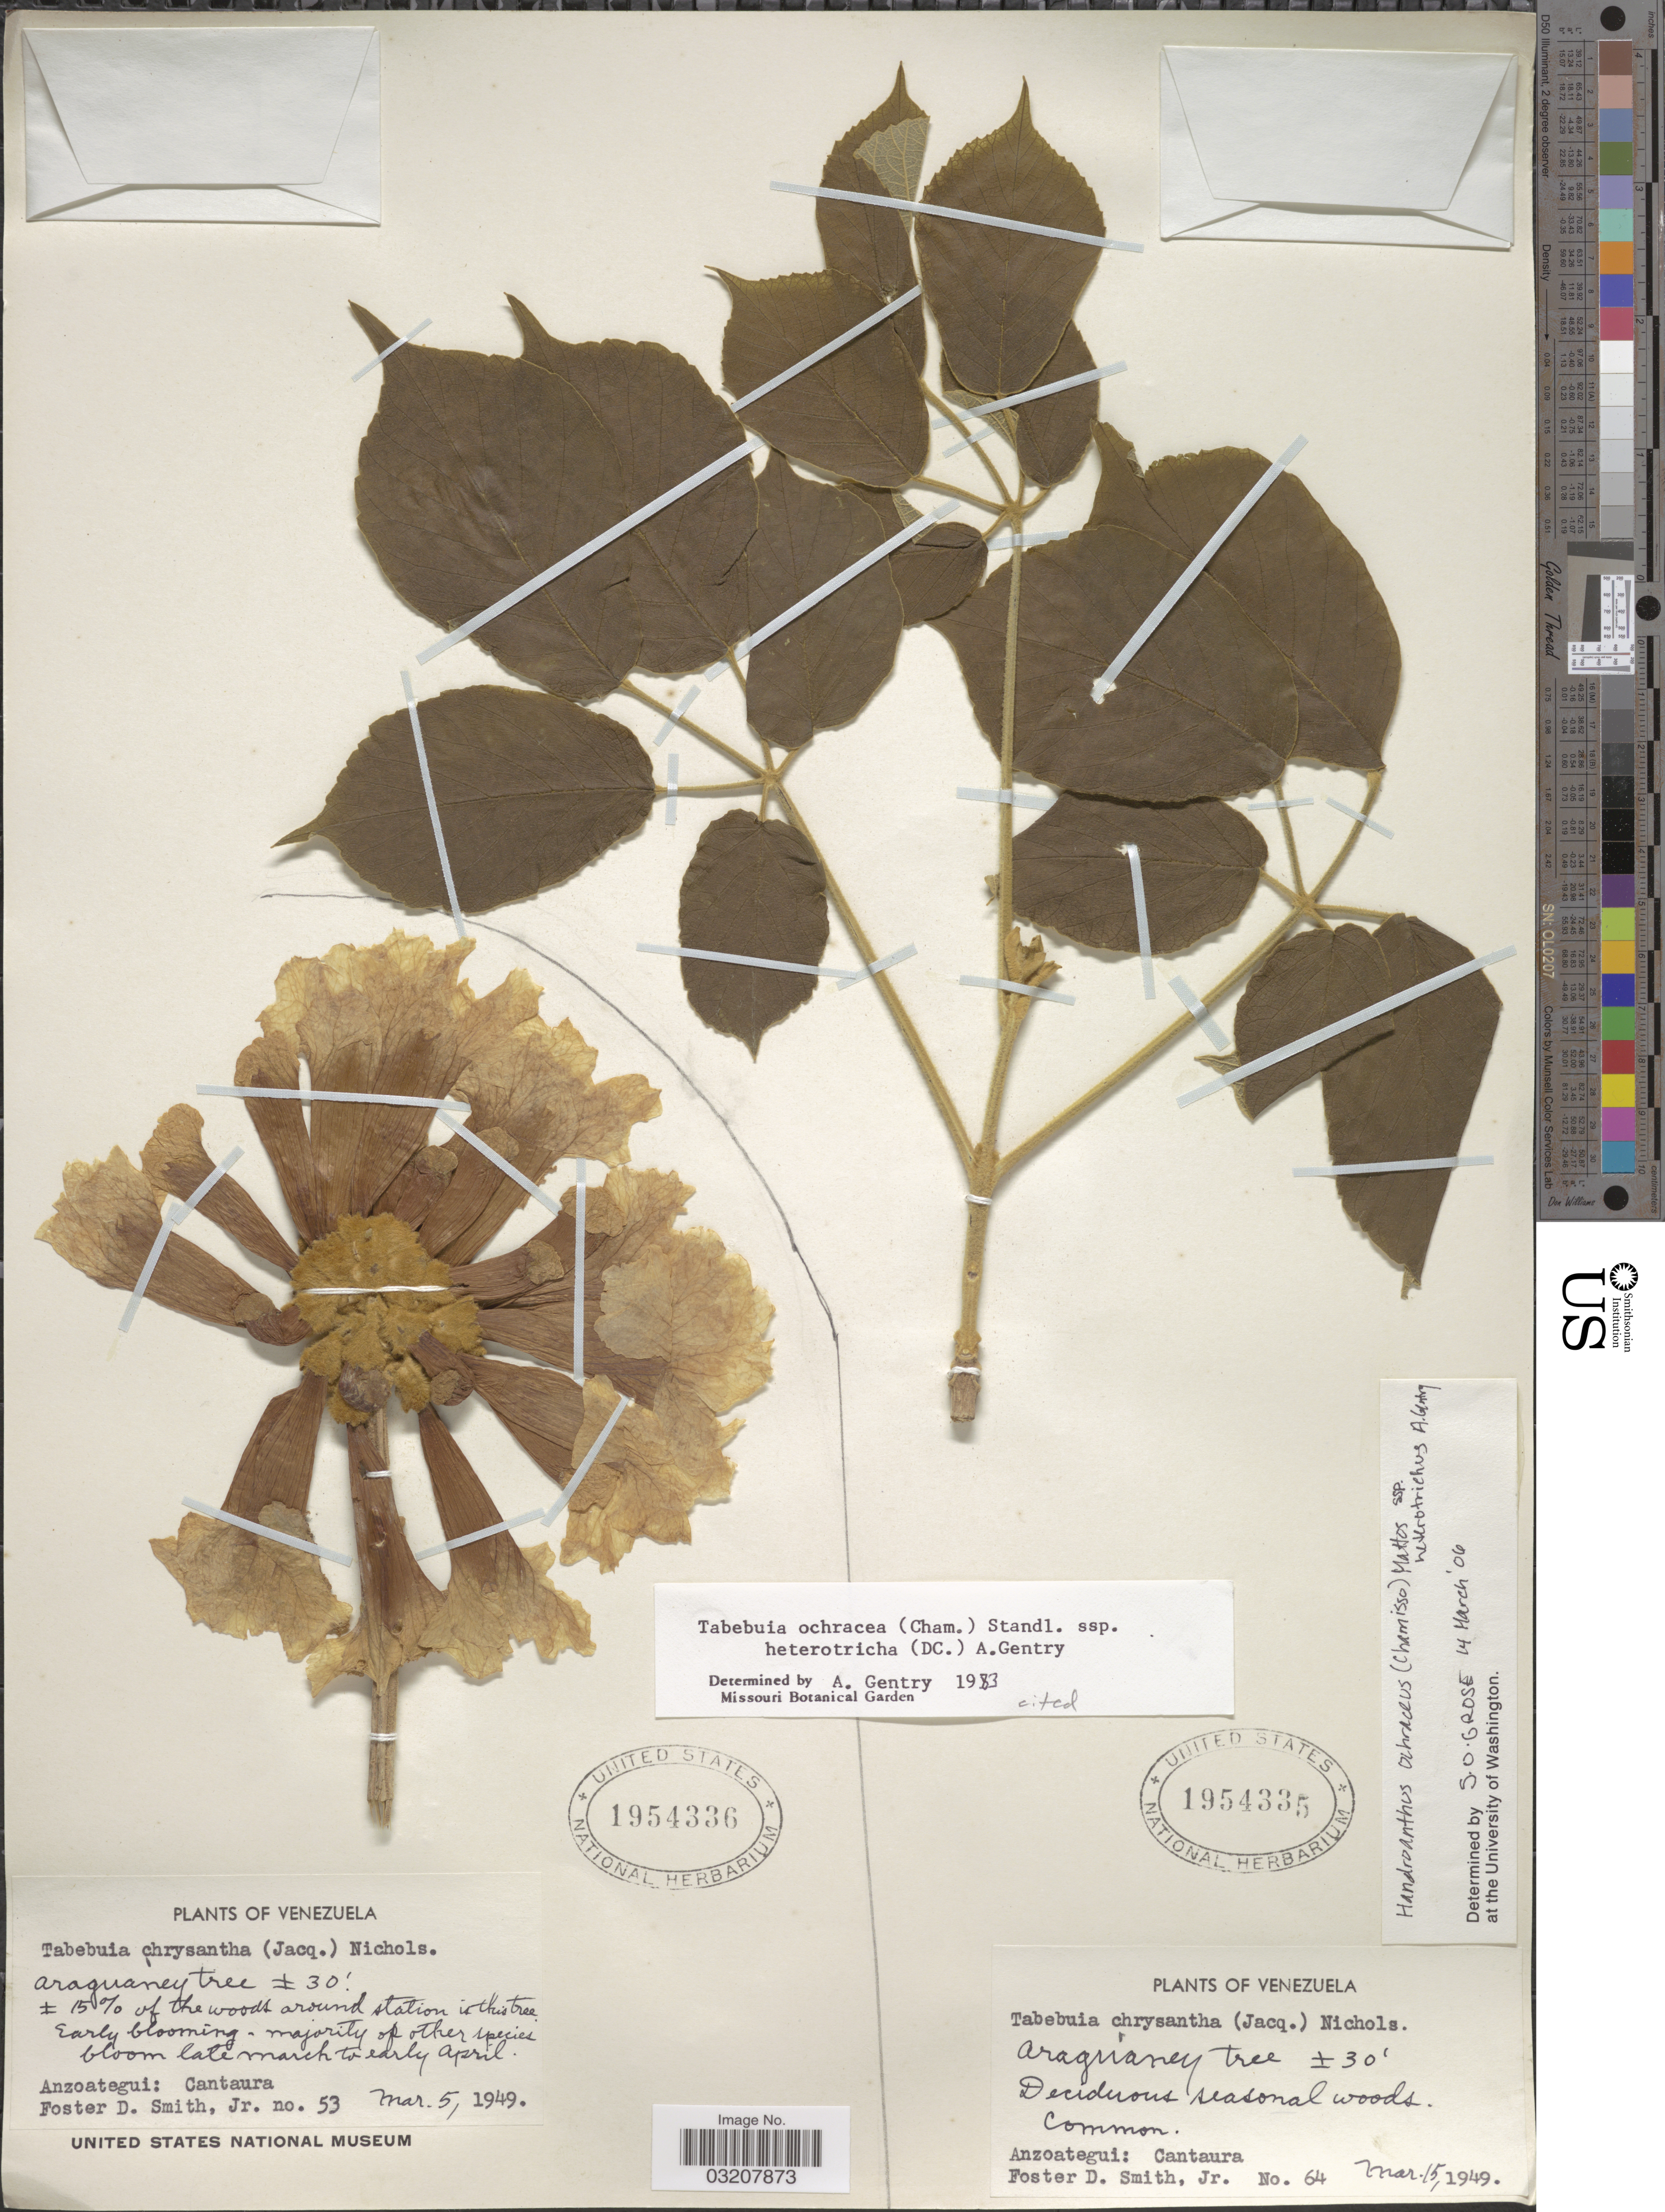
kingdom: Plantae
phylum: Tracheophyta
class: Magnoliopsida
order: Lamiales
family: Bignoniaceae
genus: Handroanthus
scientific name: Handroanthus ochraceus subsp. heterotrichus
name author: (DC.) S.O. Grose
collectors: F. Smith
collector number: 53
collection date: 1949-03-05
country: Venezuela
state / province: Anzoategui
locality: Cantaura.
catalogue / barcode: US 1954336